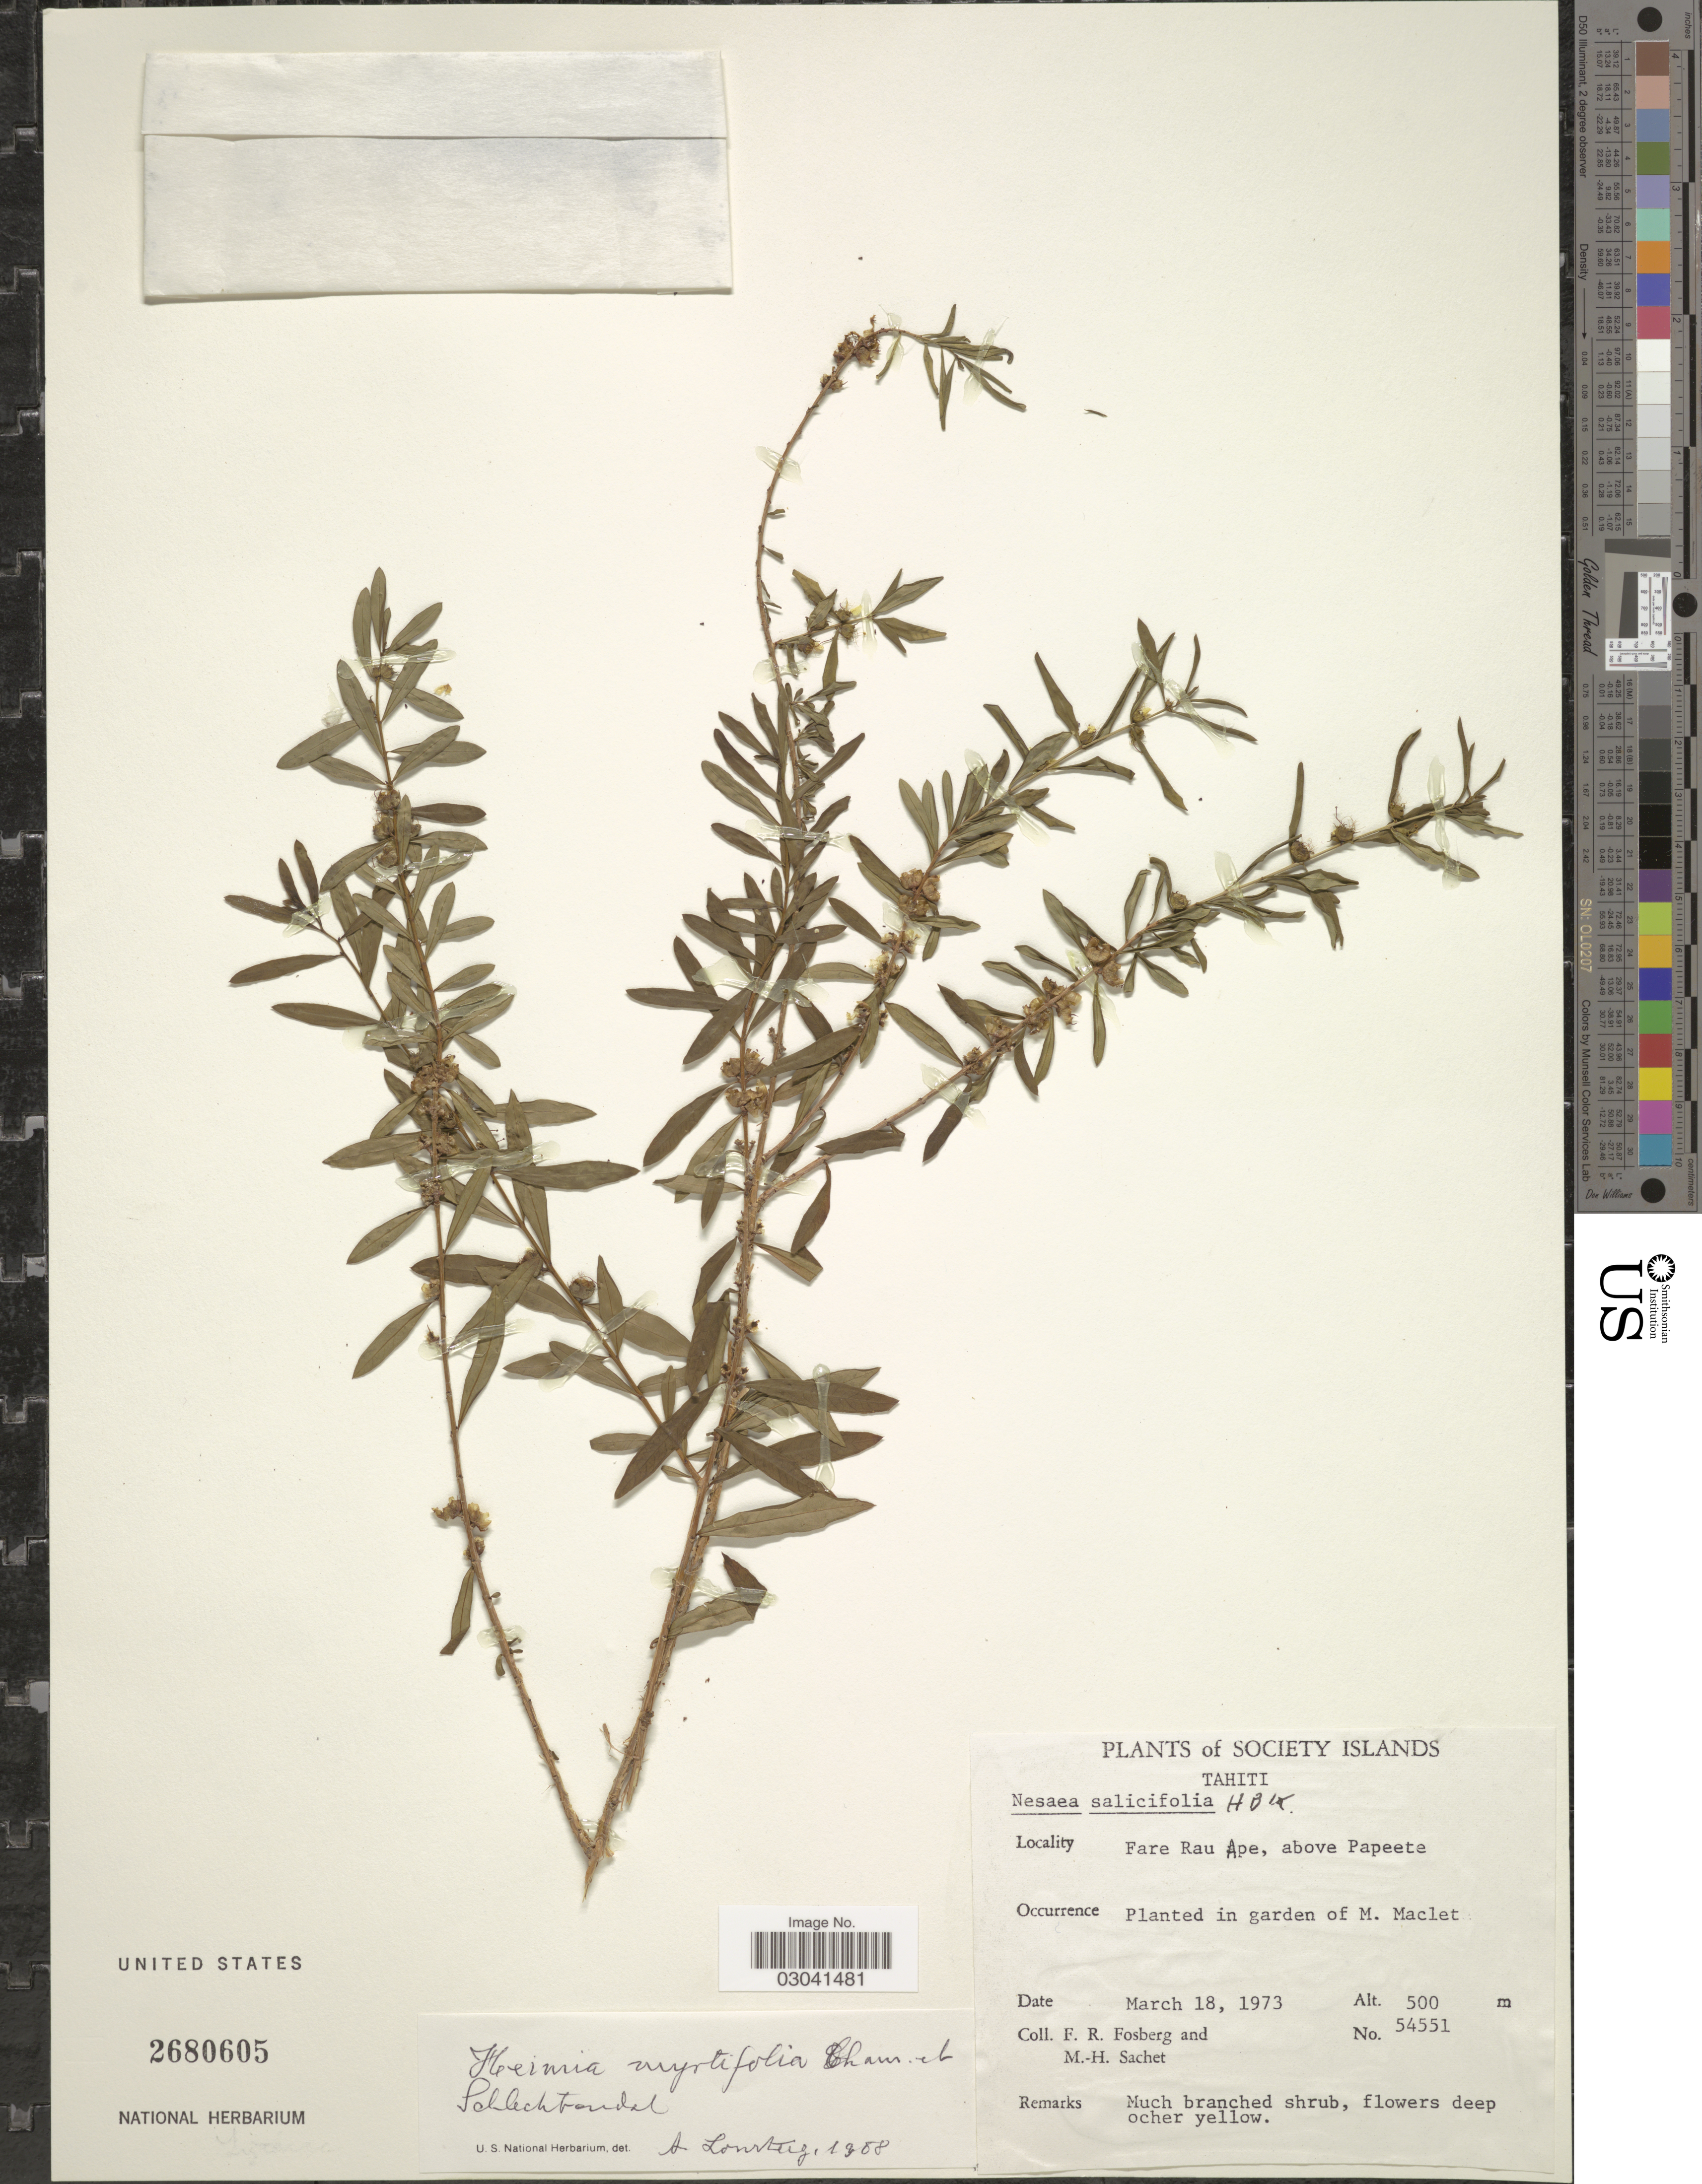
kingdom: Plantae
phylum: Tracheophyta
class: Magnoliopsida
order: Myrtales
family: Lythraceae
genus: Heimia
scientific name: Heimia myrtifolia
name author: Cham. & Schltdl.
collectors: F. R. Fosberg & M.-H. Sachet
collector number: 54551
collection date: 1973-03-18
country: French Polynesia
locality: Society Islands, Tahiti, Fare Rau Ape, above Papeete.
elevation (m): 500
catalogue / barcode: US 2680605